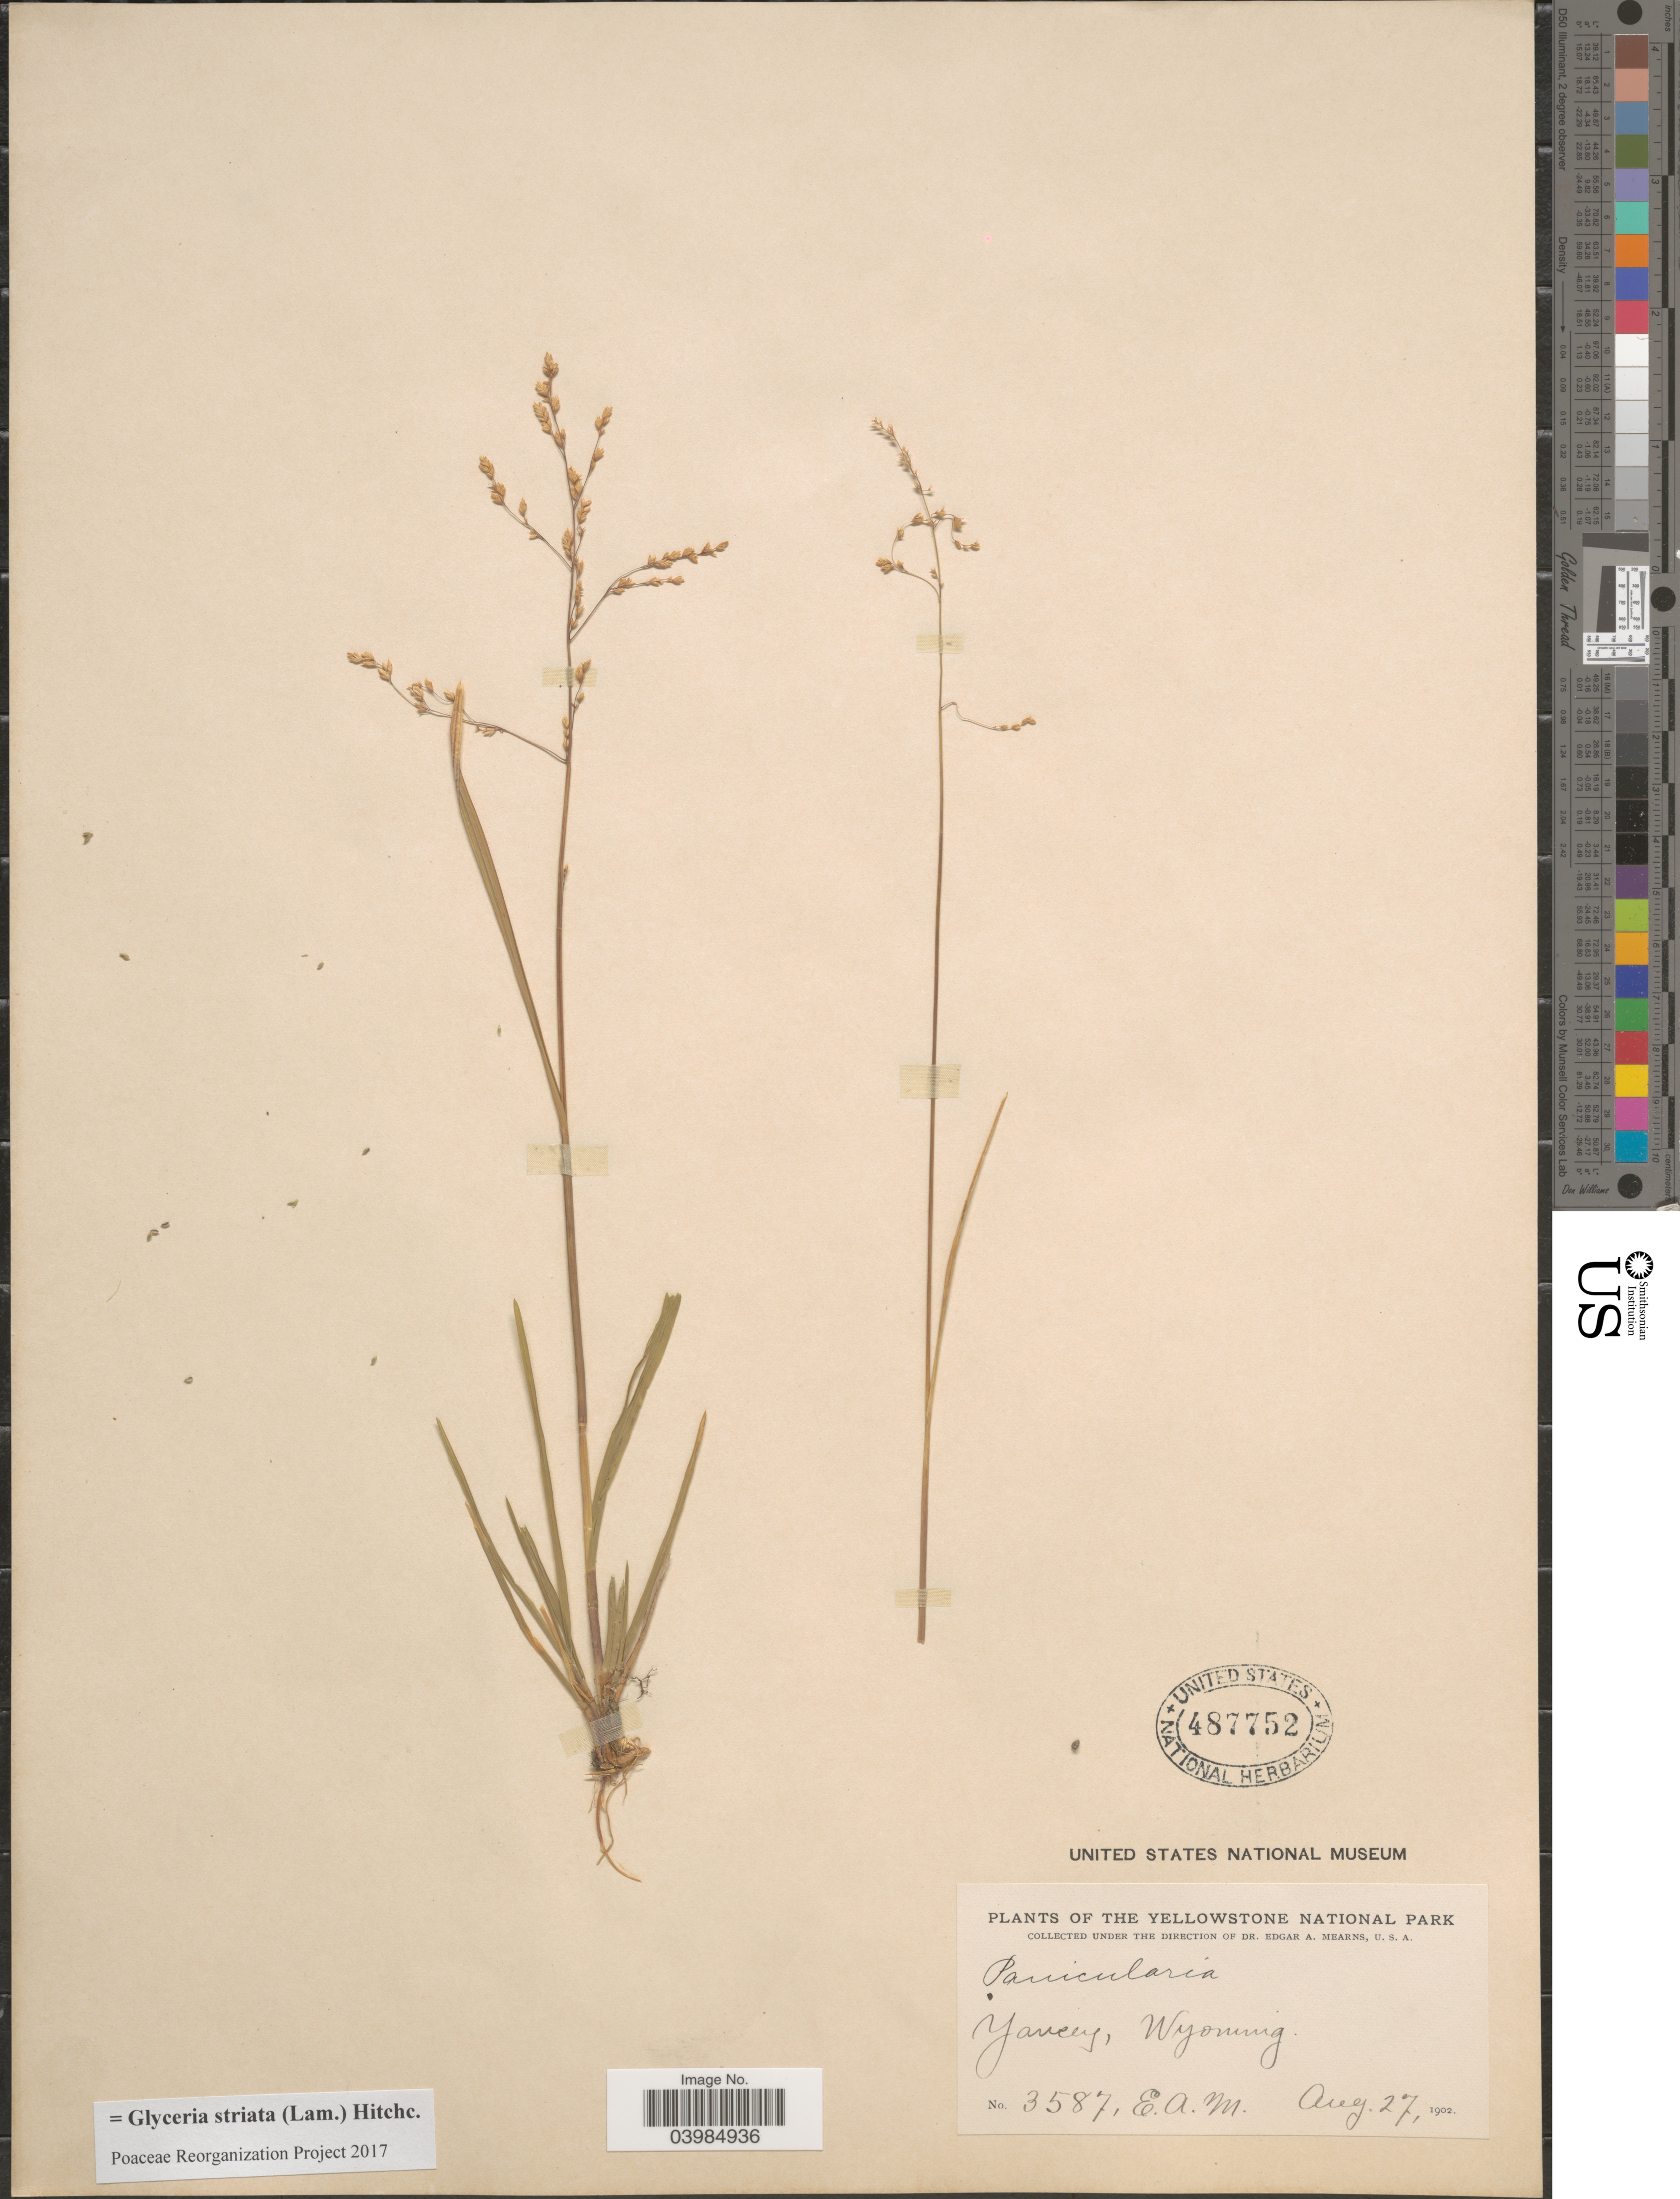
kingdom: Plantae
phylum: Tracheophyta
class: Liliopsida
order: Poales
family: Poaceae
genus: Glyceria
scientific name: Glyceria striata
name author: (Lam.) Hitchc.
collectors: E. A. Mearns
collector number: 3587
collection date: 1902-08-27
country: United States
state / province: Wyoming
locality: The Yellowstone National Park. Yancey.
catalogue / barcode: US 487752